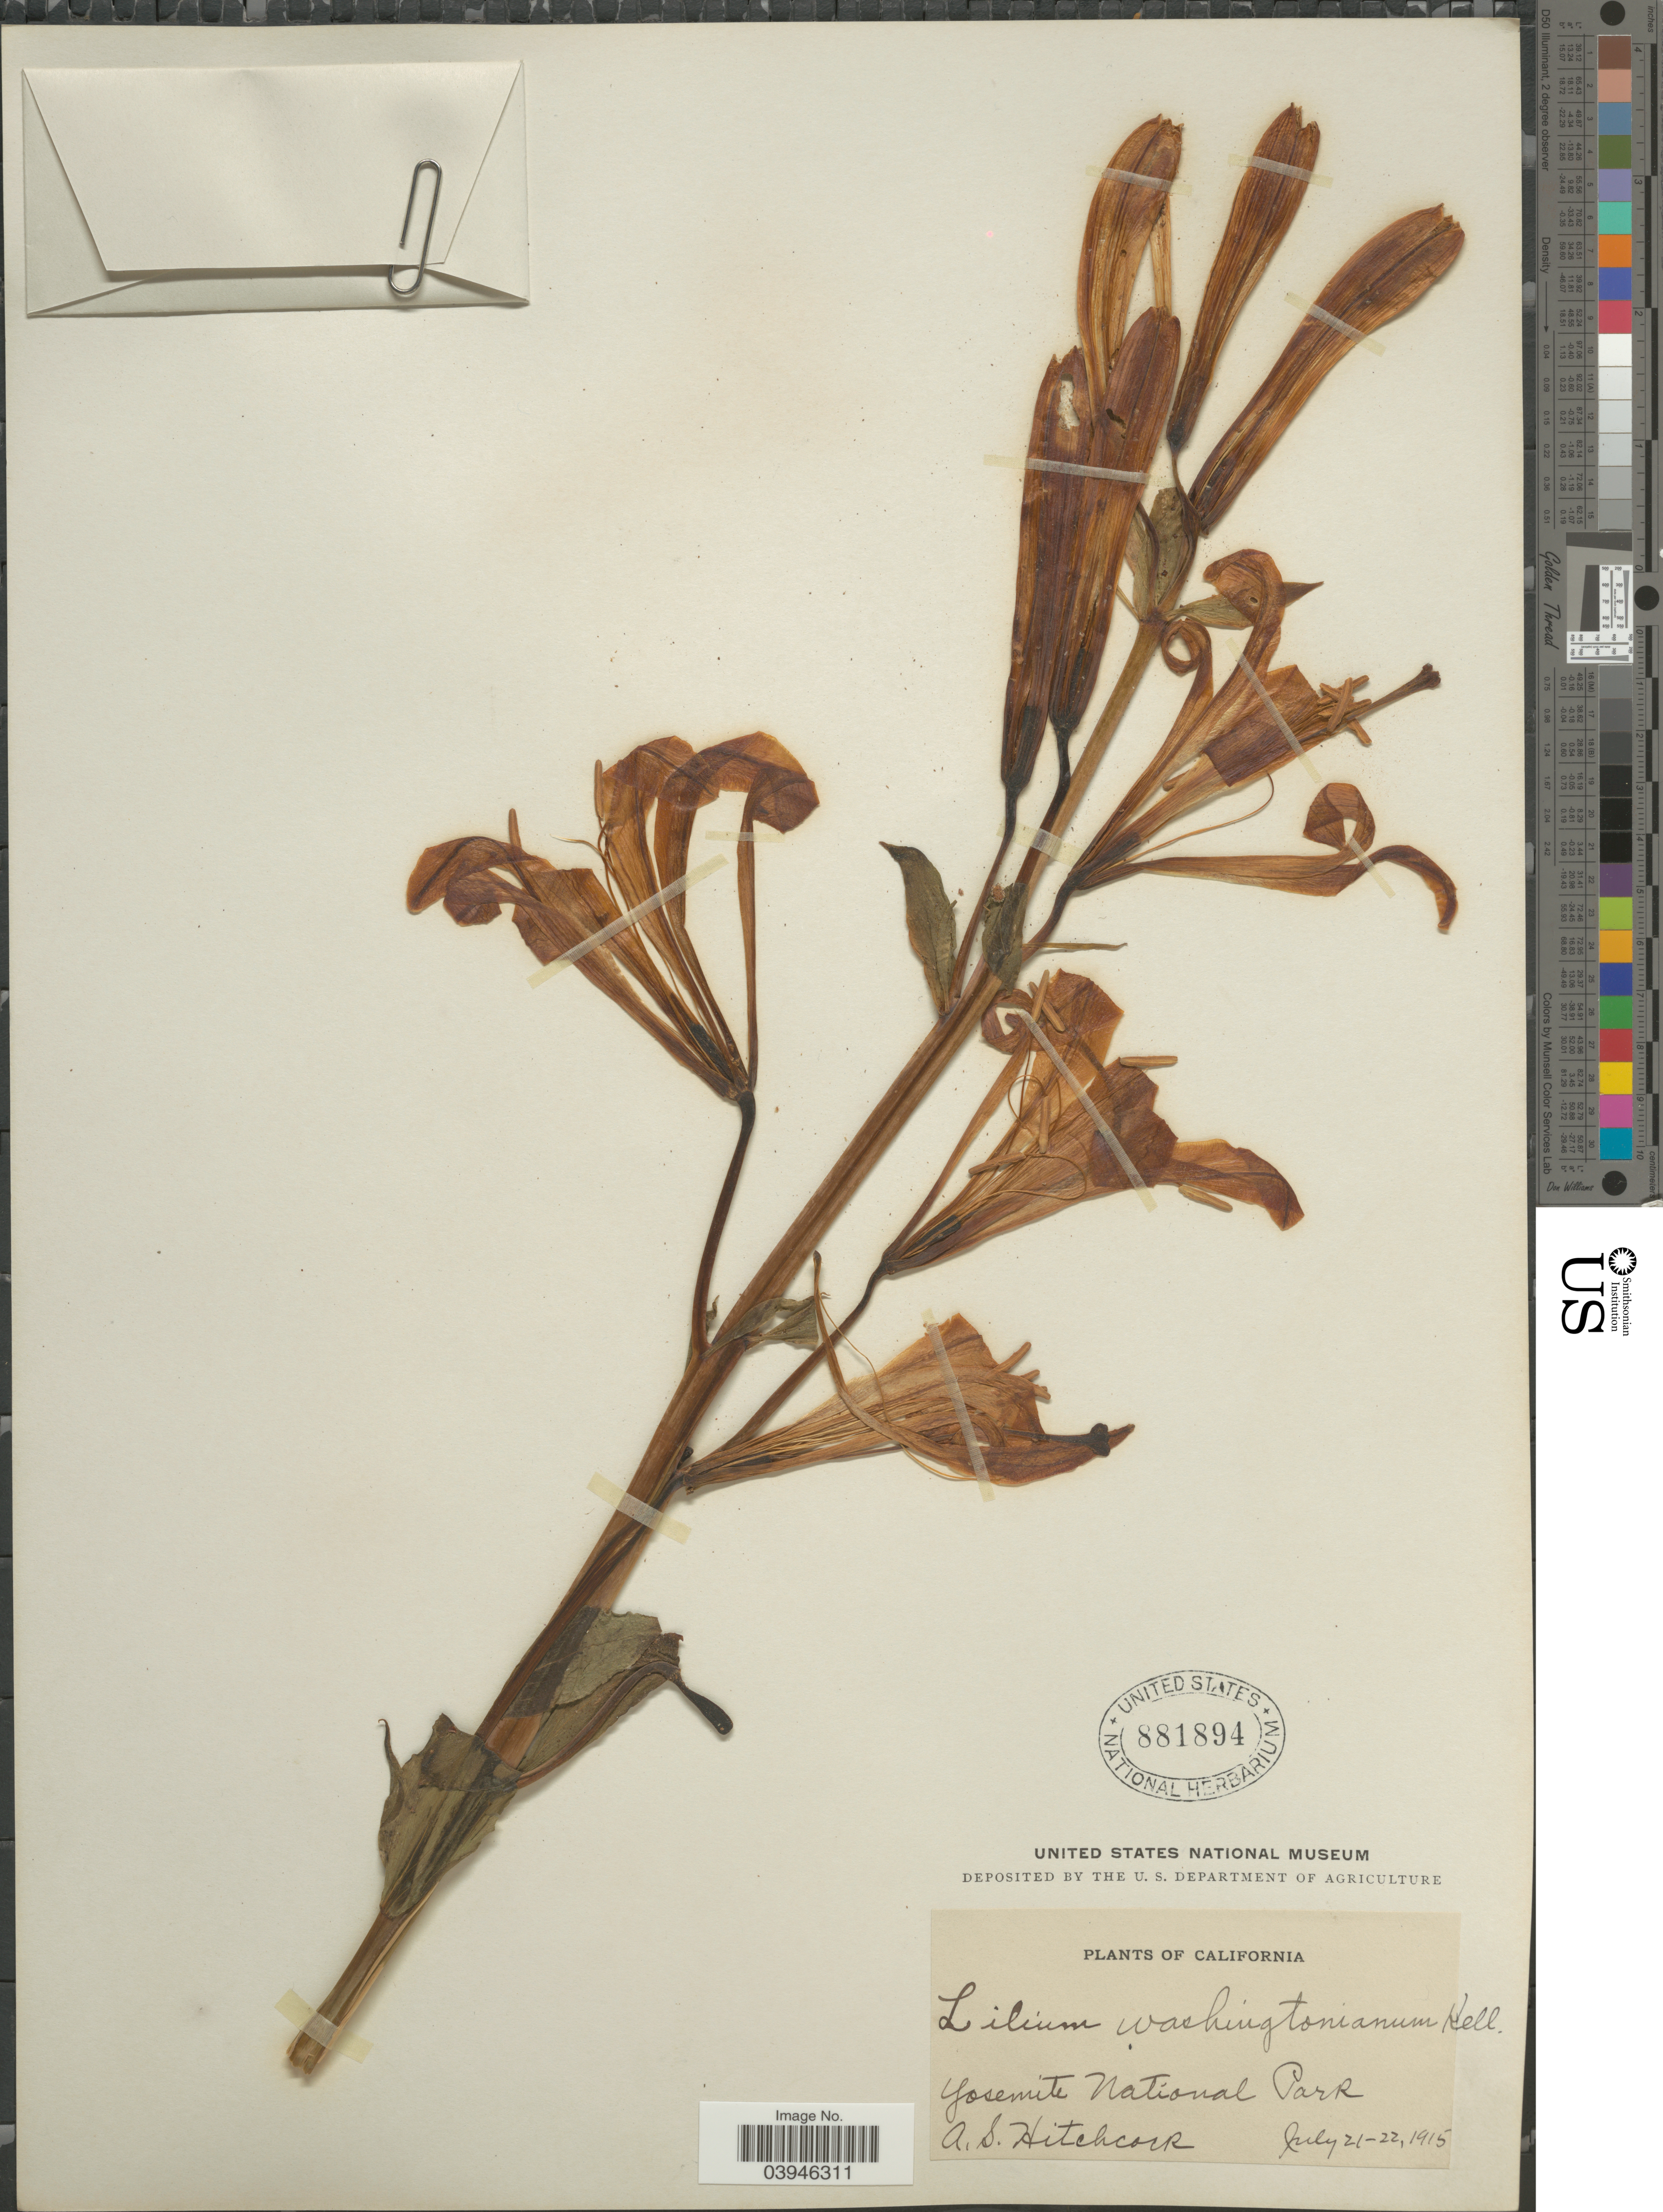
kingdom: Plantae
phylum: Tracheophyta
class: Liliopsida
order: Liliales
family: Liliaceae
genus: Lilium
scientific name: Lilium washingtonianum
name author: Kellogg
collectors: A. S. Hitchcock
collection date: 1915-07-21/1915-07-22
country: United States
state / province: California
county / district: Mariposa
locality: Yosemite National Park.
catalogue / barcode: US 881894